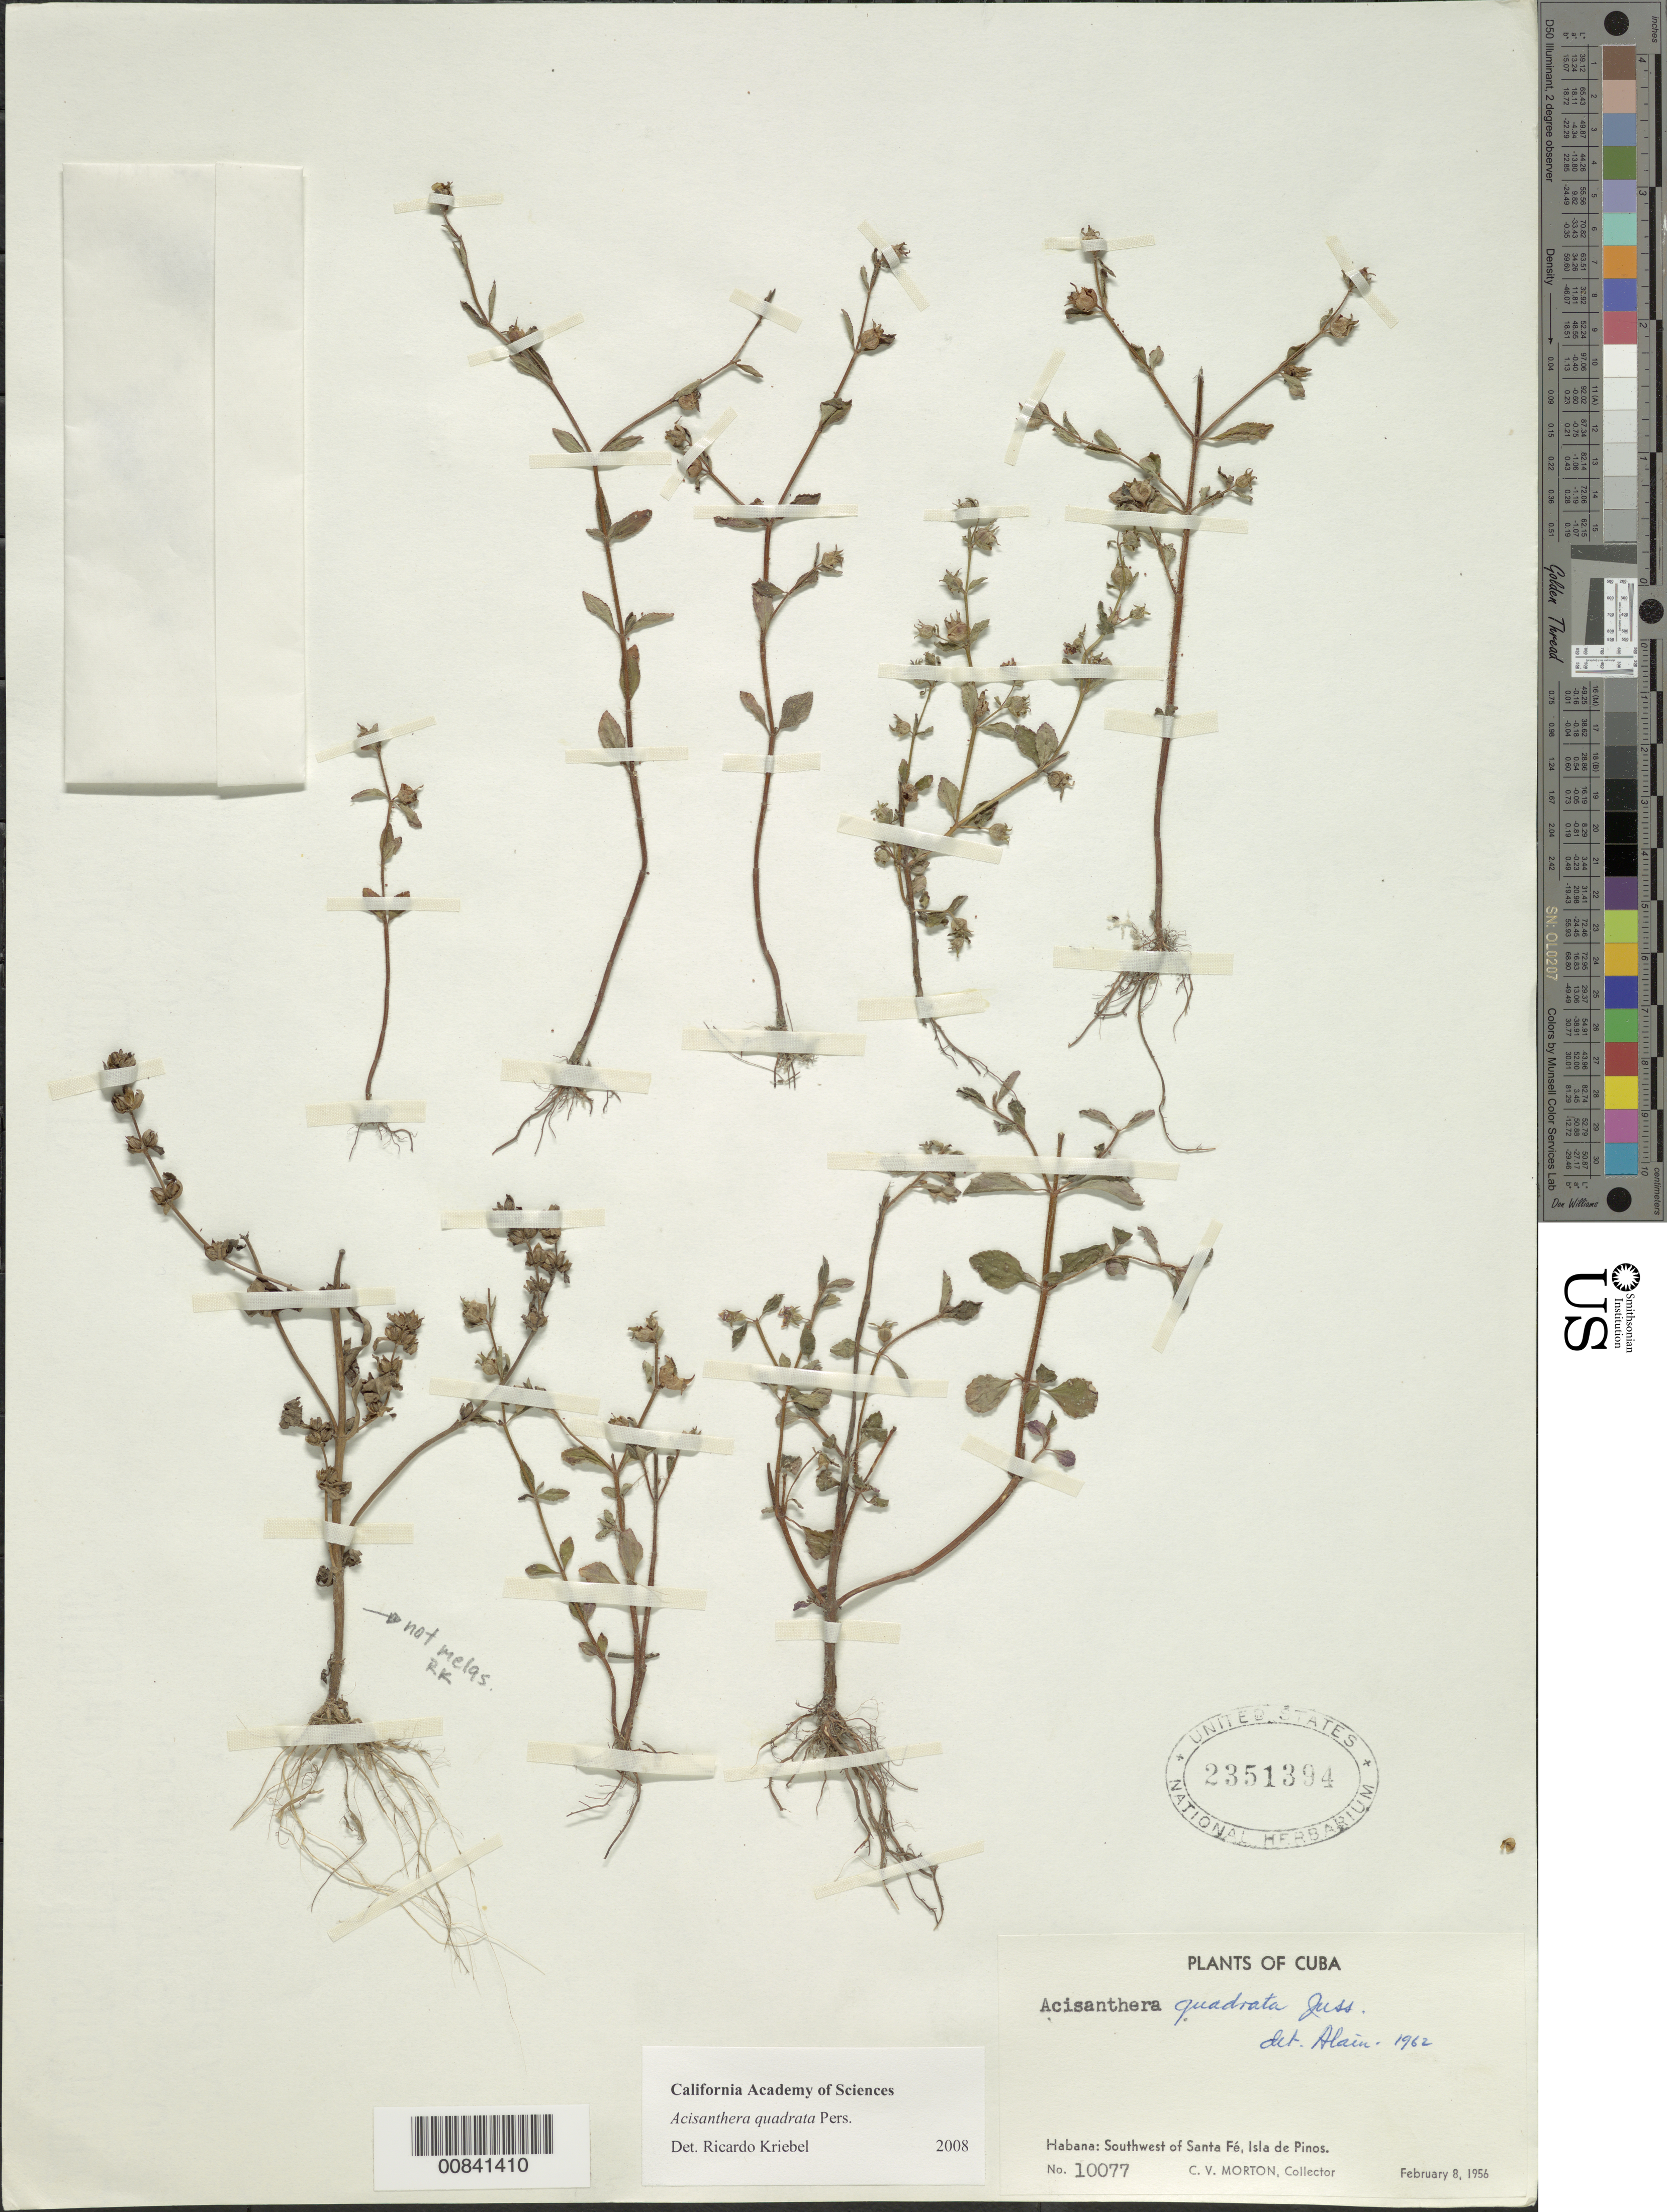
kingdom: Plantae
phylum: Tracheophyta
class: Magnoliopsida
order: Myrtales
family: Melastomataceae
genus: Acisanthera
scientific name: Acisanthera erecta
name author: Gleason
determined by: Nunes da Silva, Diego, (RB), Jardim Botanico do Rio de Janeiro - Herbario (BRAZIL)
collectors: C. V. Morton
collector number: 10077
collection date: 1956-02-08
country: Cuba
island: Isla de la Juventud [Isla de Pinos]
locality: Havana, SW of Santa Fé.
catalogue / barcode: US 2351394